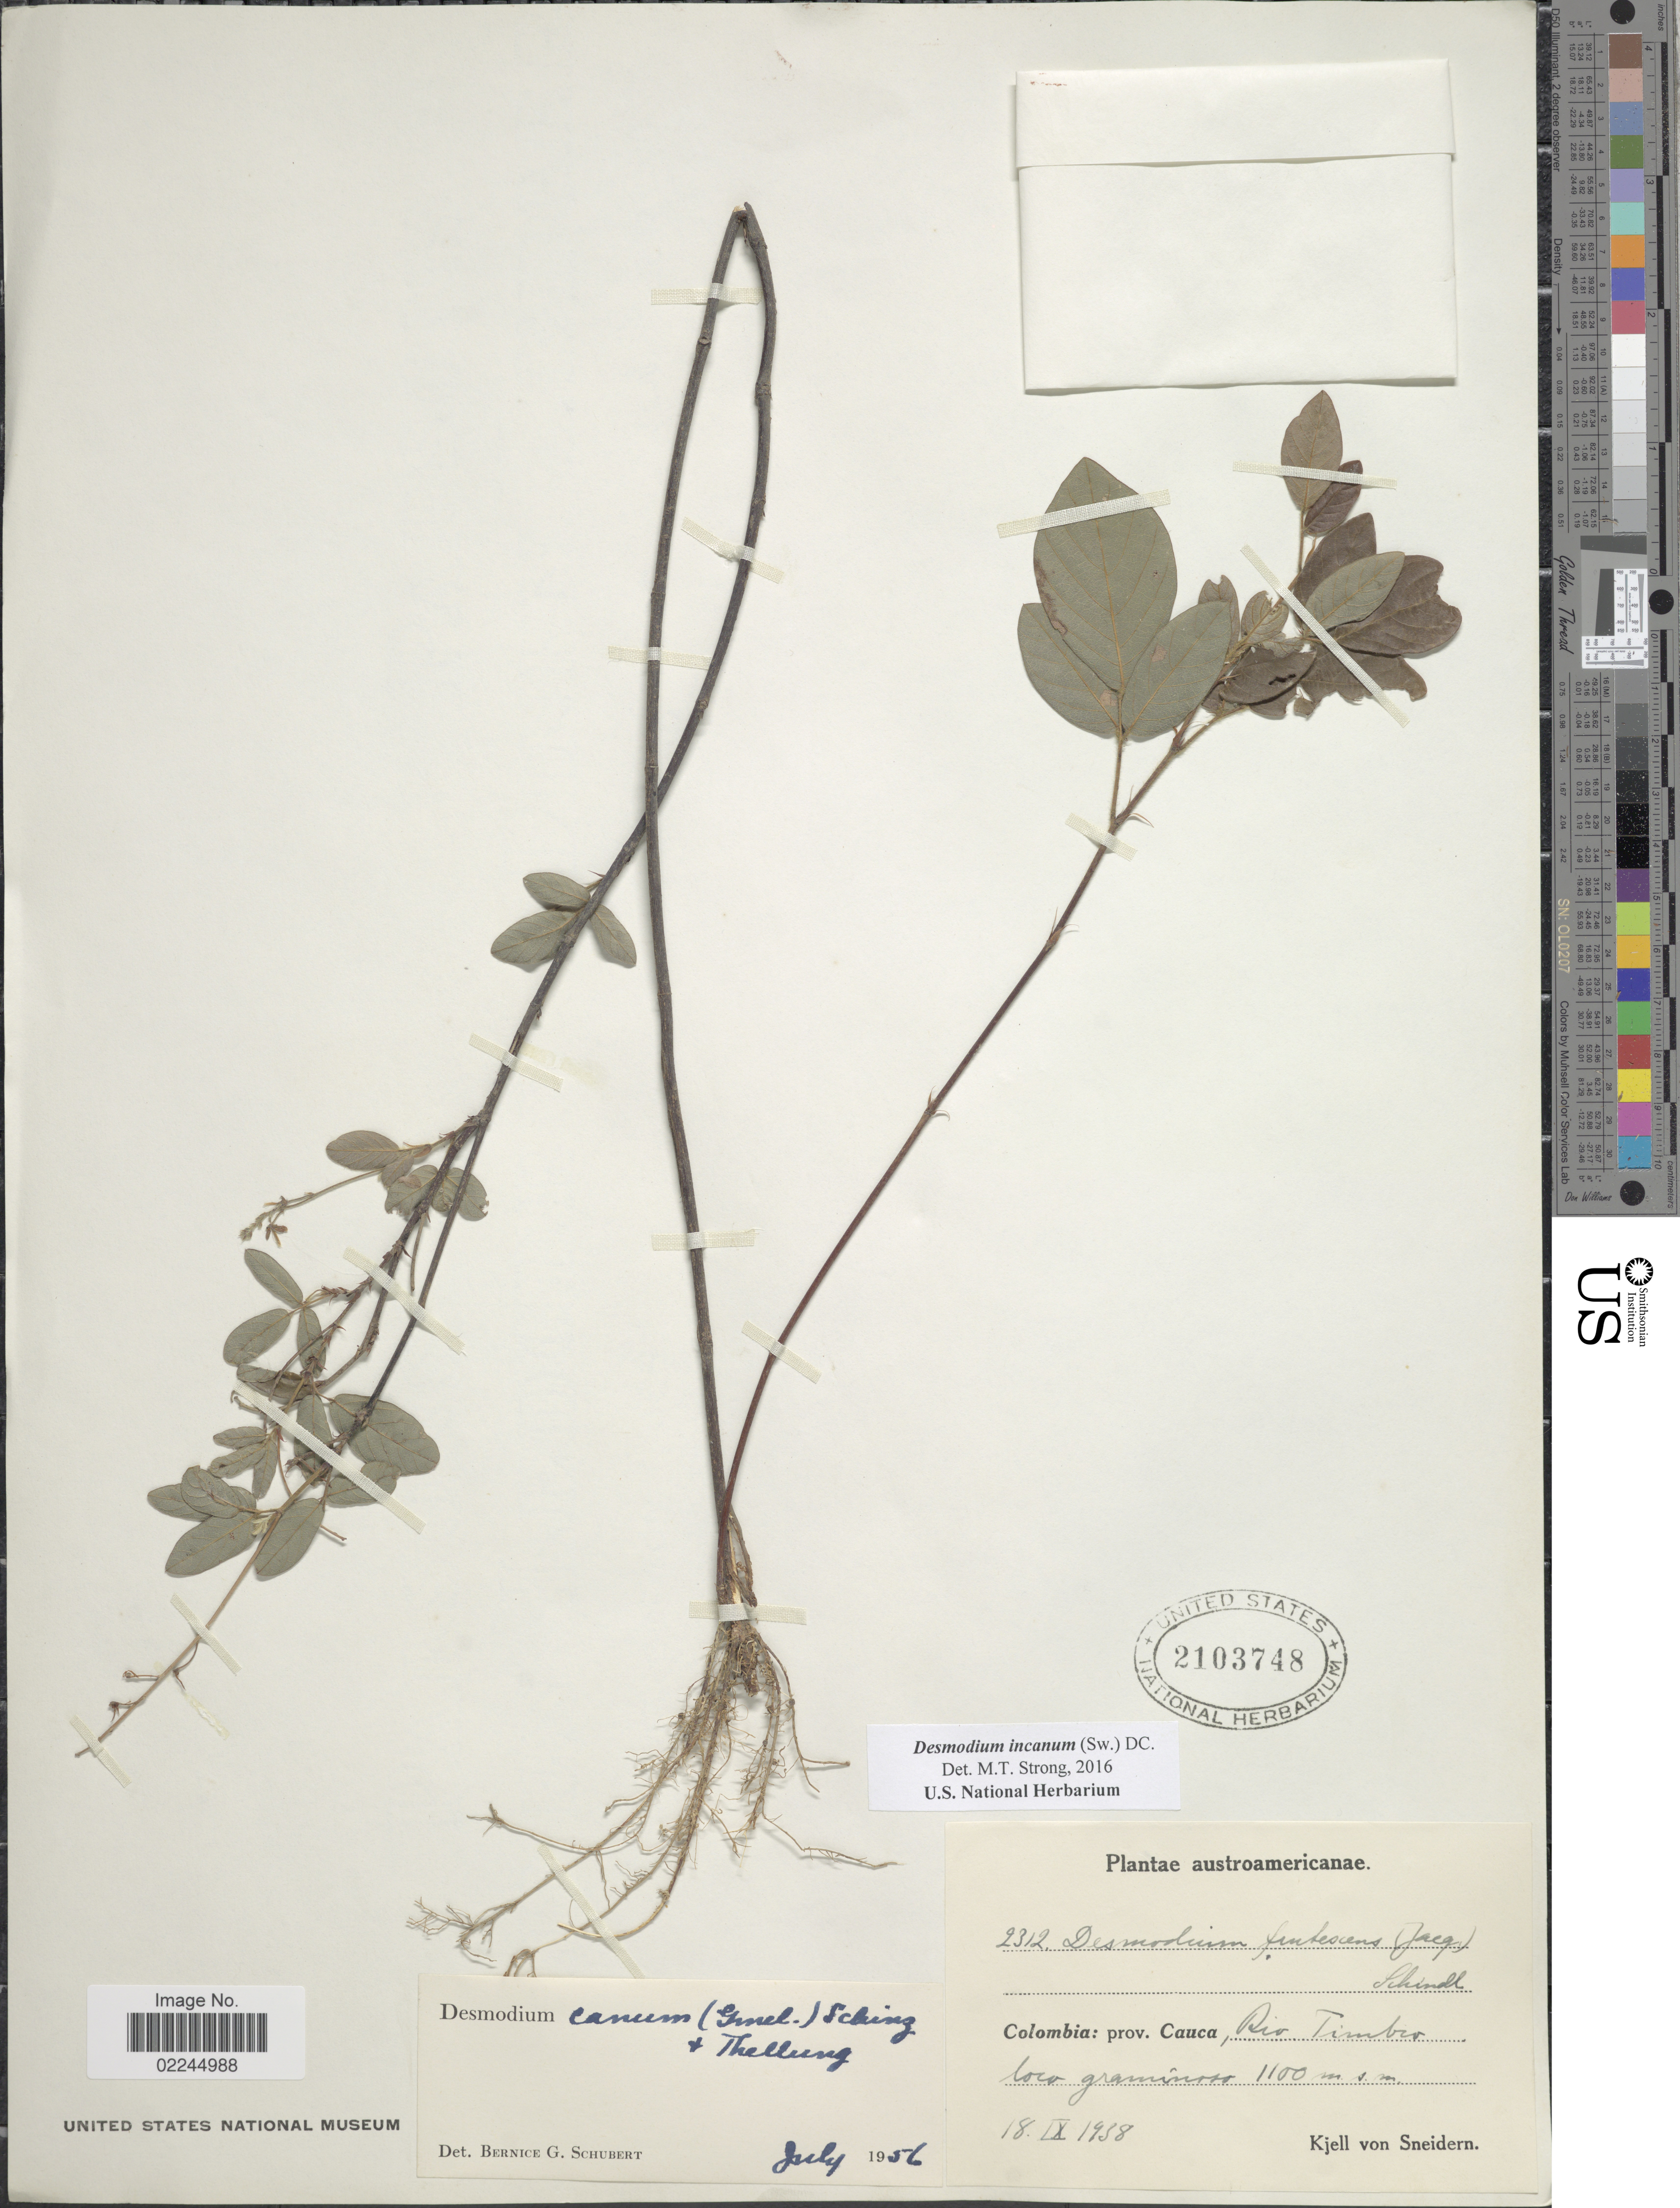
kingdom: Plantae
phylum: Tracheophyta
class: Magnoliopsida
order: Fabales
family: Fabaceae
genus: Desmodium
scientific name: Desmodium incanum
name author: (Sw.) DC.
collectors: K. von Sneidern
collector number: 2312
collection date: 1938-09-18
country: Colombia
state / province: Cauca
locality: Rio Timbio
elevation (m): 1100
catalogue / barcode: US 2103748